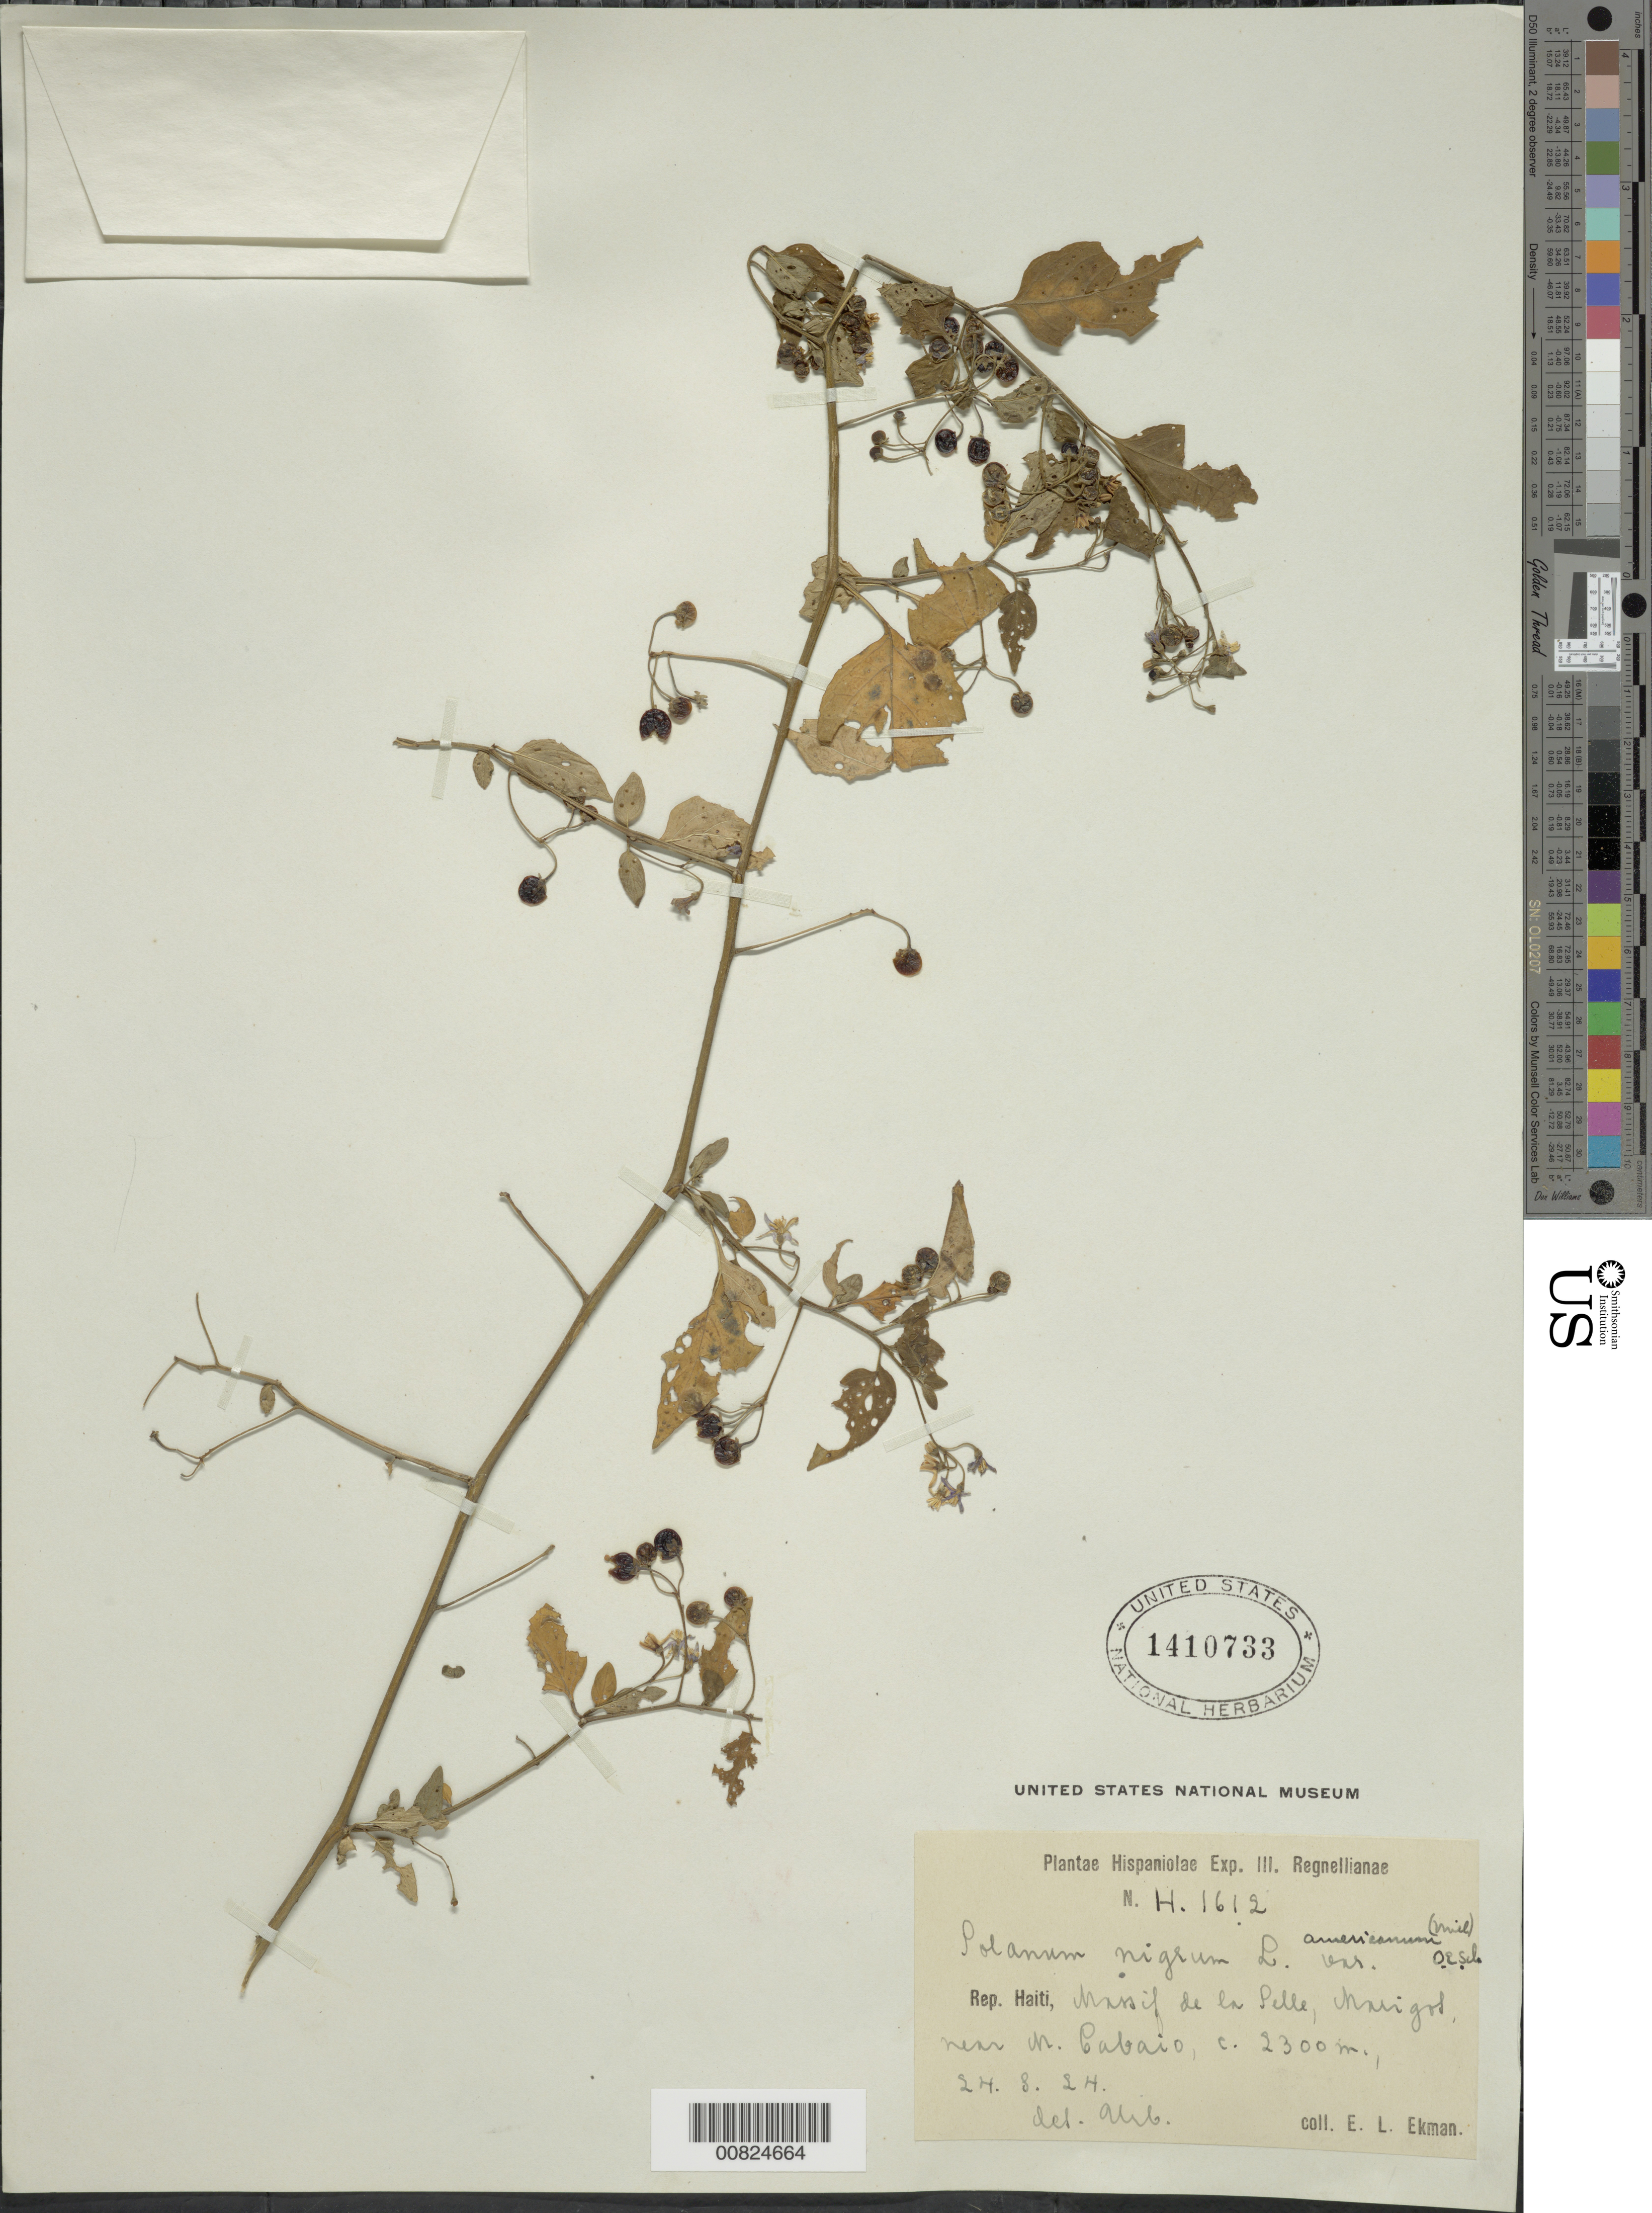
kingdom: Plantae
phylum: Tracheophyta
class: Magnoliopsida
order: Solanales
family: Solanaceae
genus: Solanum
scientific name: Solanum nigrum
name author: L.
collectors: E. L. Ekman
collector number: H 1612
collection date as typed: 24 Aug 1924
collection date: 1924-08-24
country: Haiti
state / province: Sud-Est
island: Hispaniola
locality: Massif de la Selle, Marigot, near M. Cabaio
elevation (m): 2300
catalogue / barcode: US 1410733